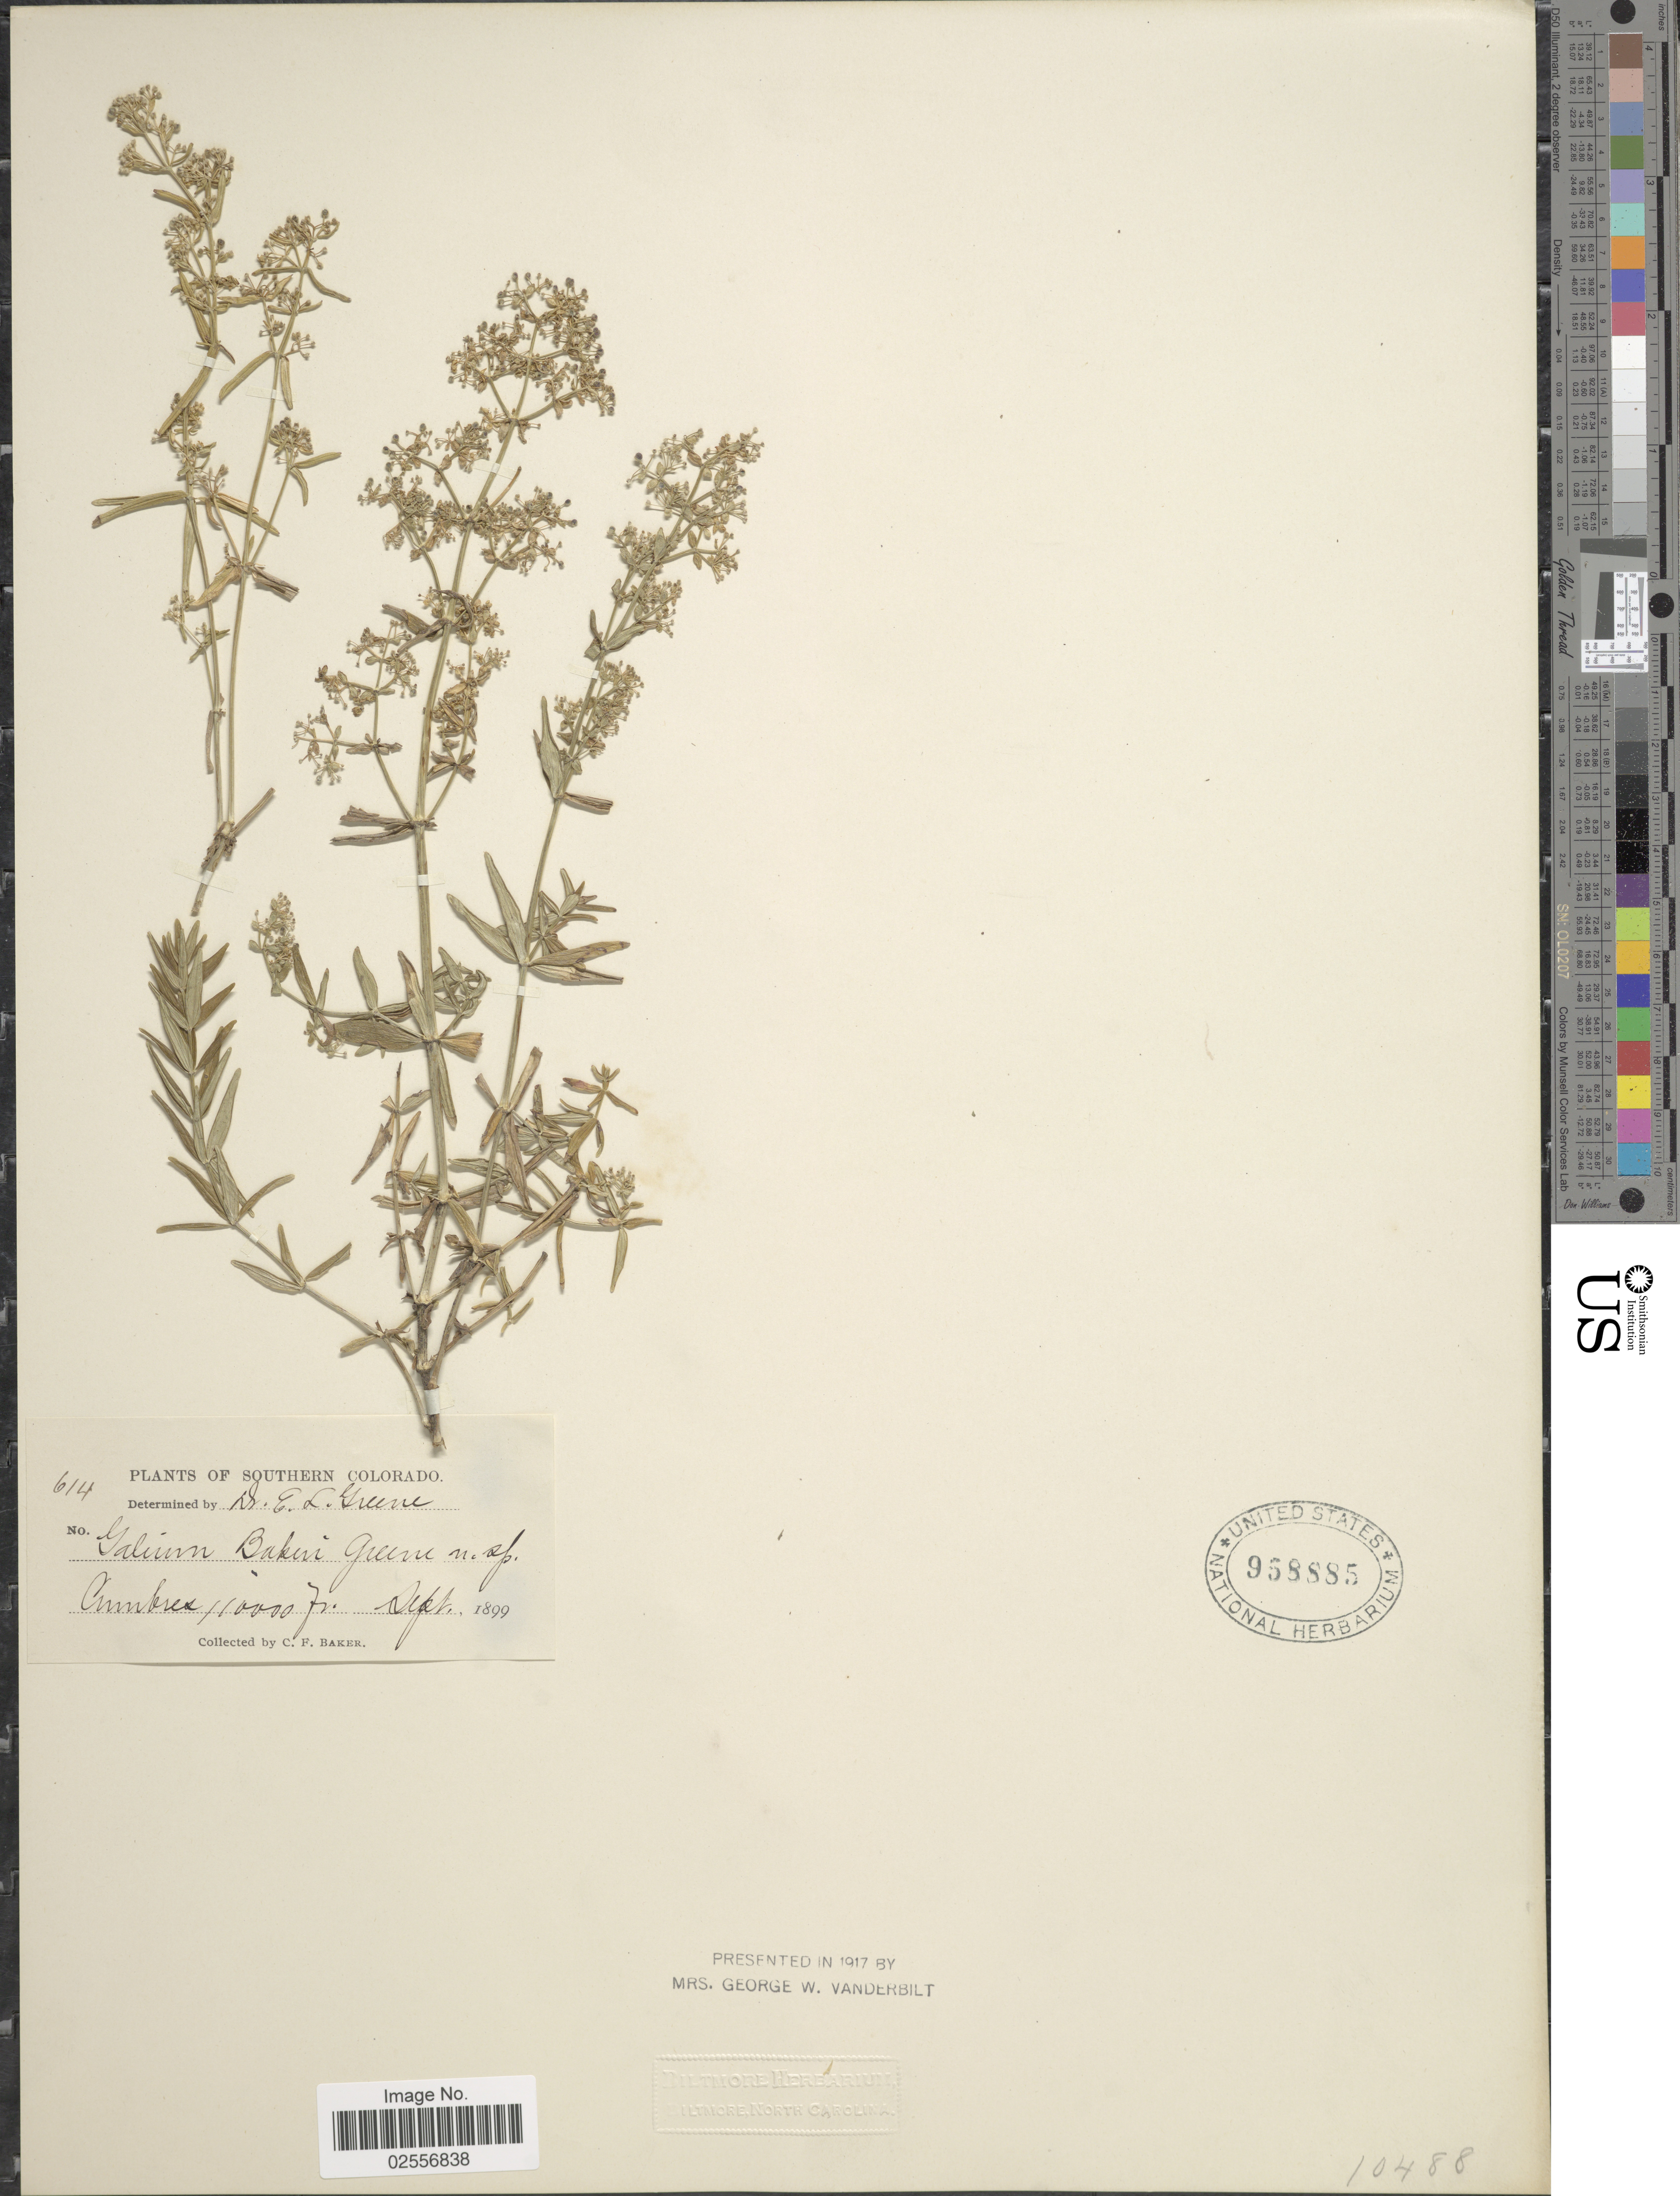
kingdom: Plantae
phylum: Tracheophyta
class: Magnoliopsida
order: Gentianales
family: Rubiaceae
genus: Galium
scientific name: Galium boreale L.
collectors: C. F. Baker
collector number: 614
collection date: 1899-09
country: United States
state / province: Colorado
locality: Southern Colorado, Cumbres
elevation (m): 3048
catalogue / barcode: US 958885